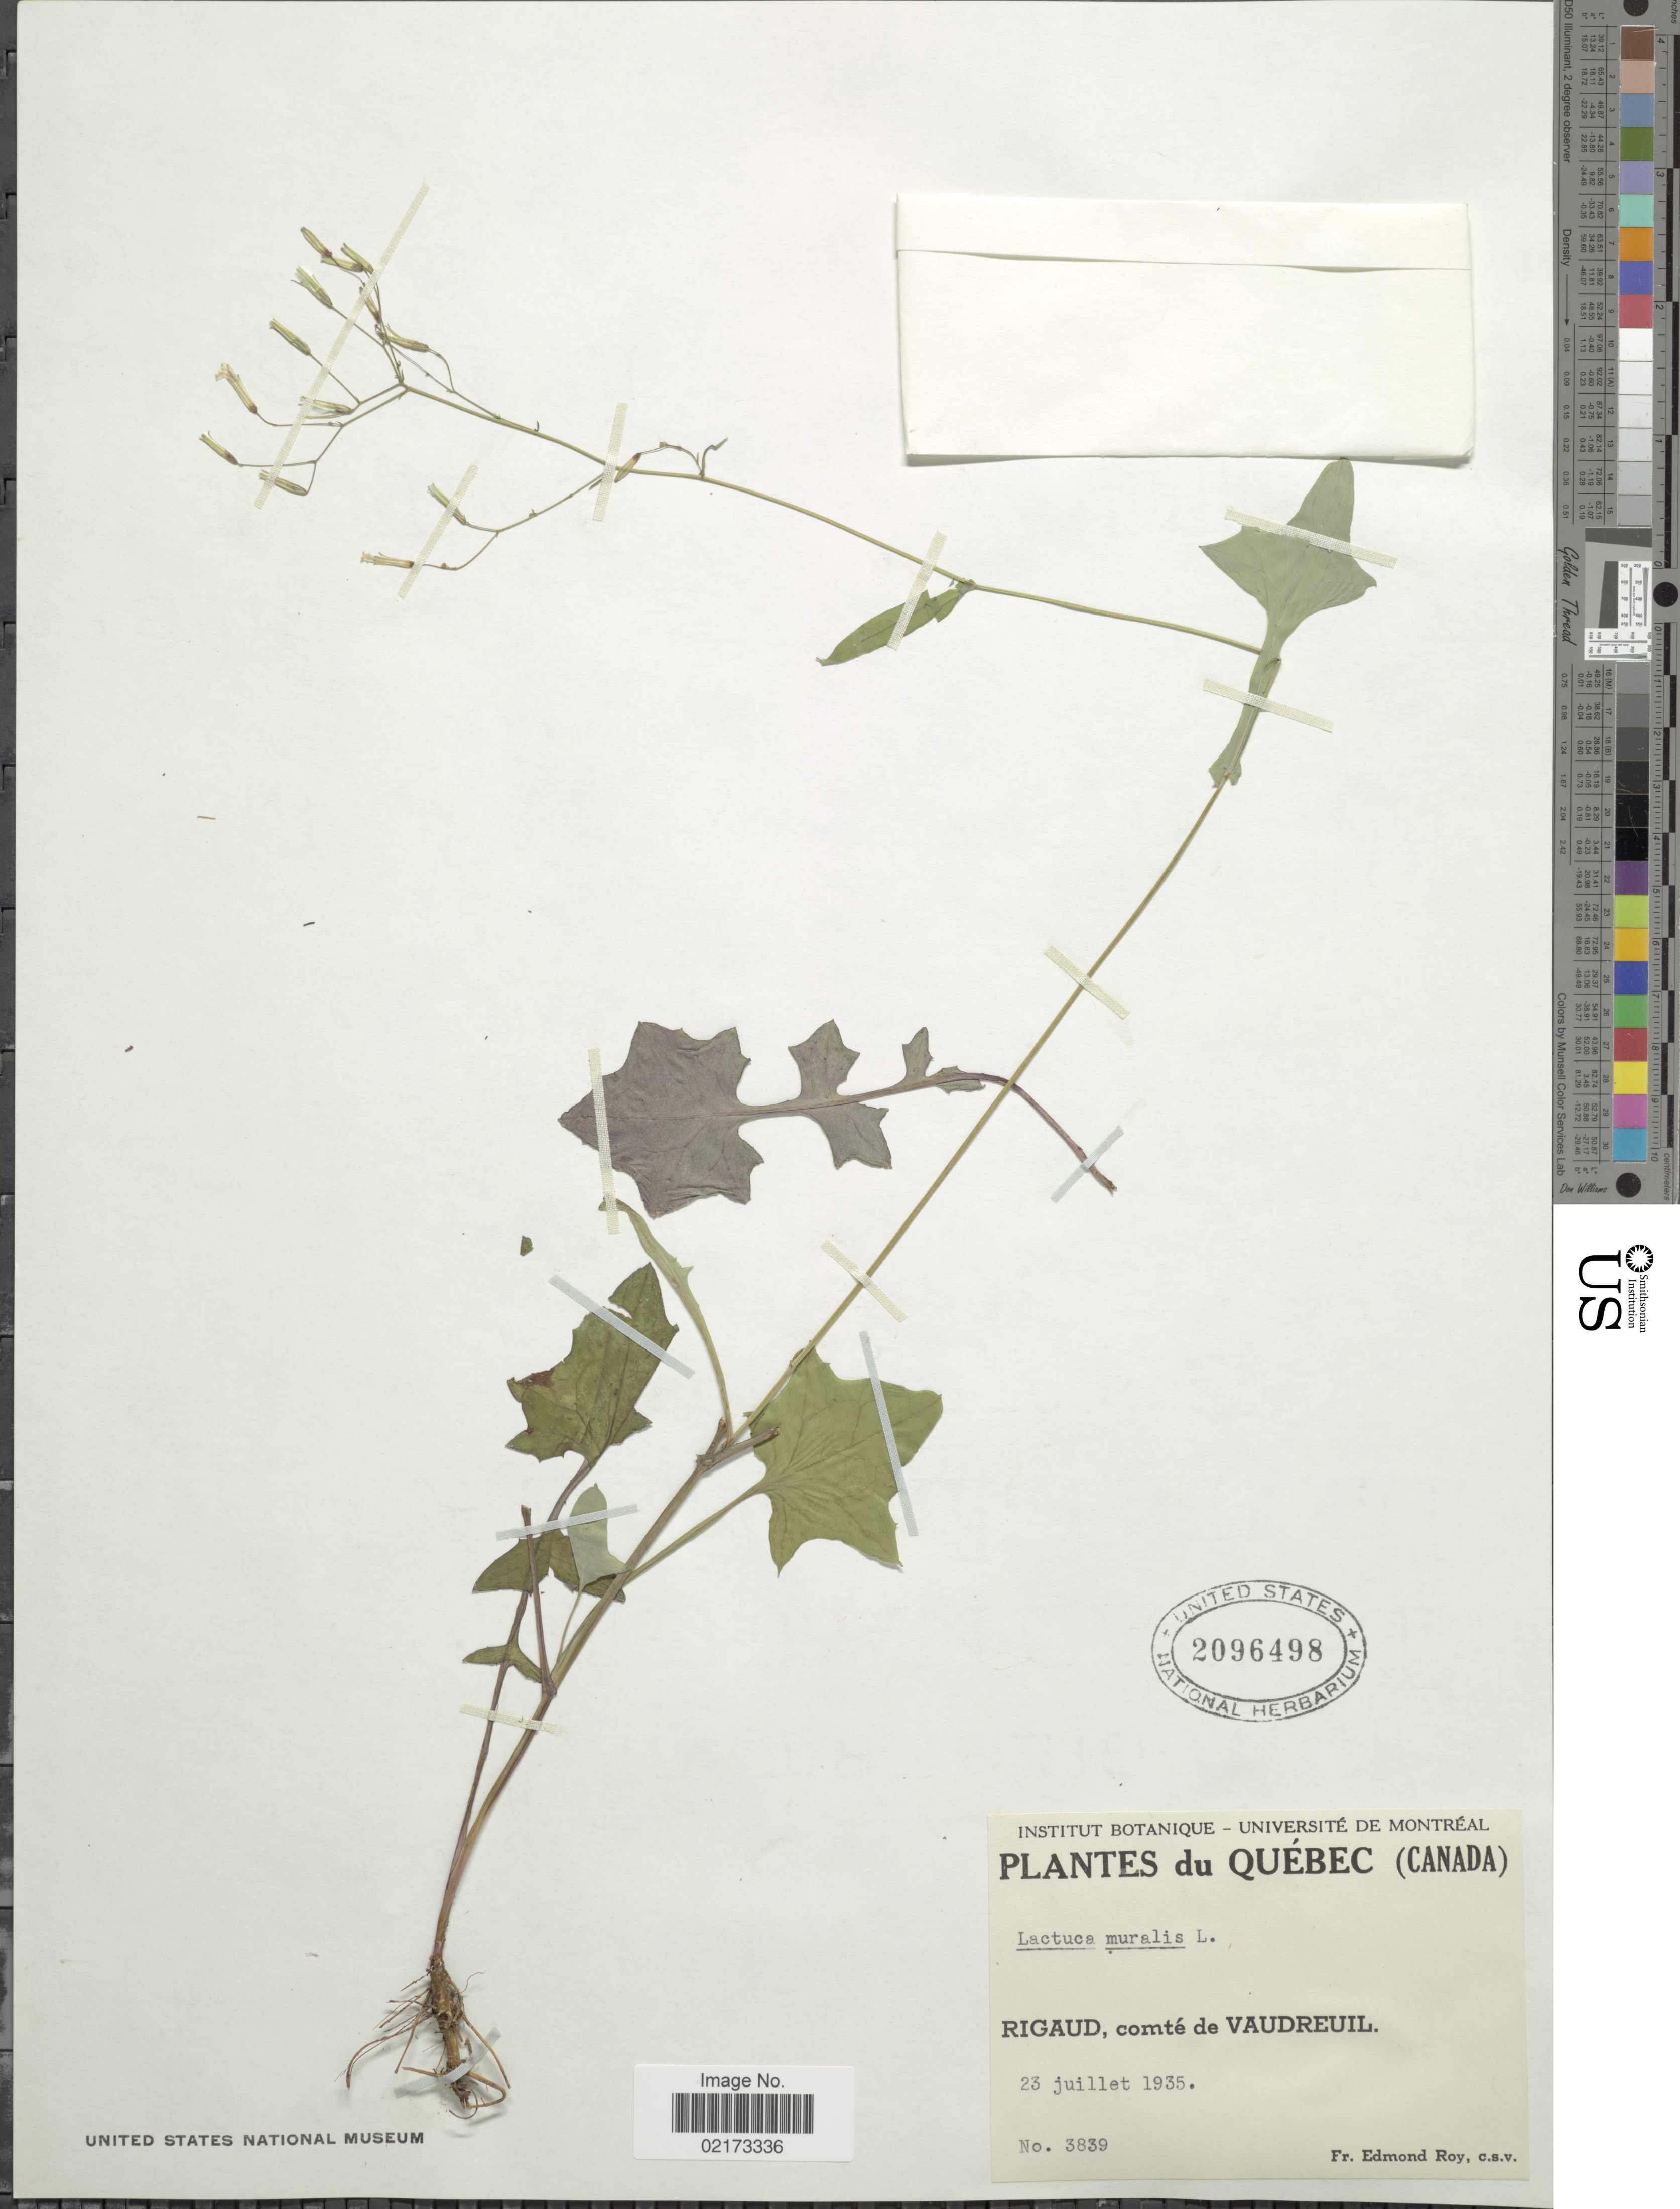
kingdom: Plantae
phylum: Tracheophyta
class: Magnoliopsida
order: Asterales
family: Asteraceae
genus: Lactuca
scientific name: Lactuca muralis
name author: (L.) Gaertn.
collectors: E. Roy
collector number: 3839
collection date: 1935-07-23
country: Canada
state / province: Quebec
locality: Rigaud, comte deVaudreuil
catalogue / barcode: US 2096498